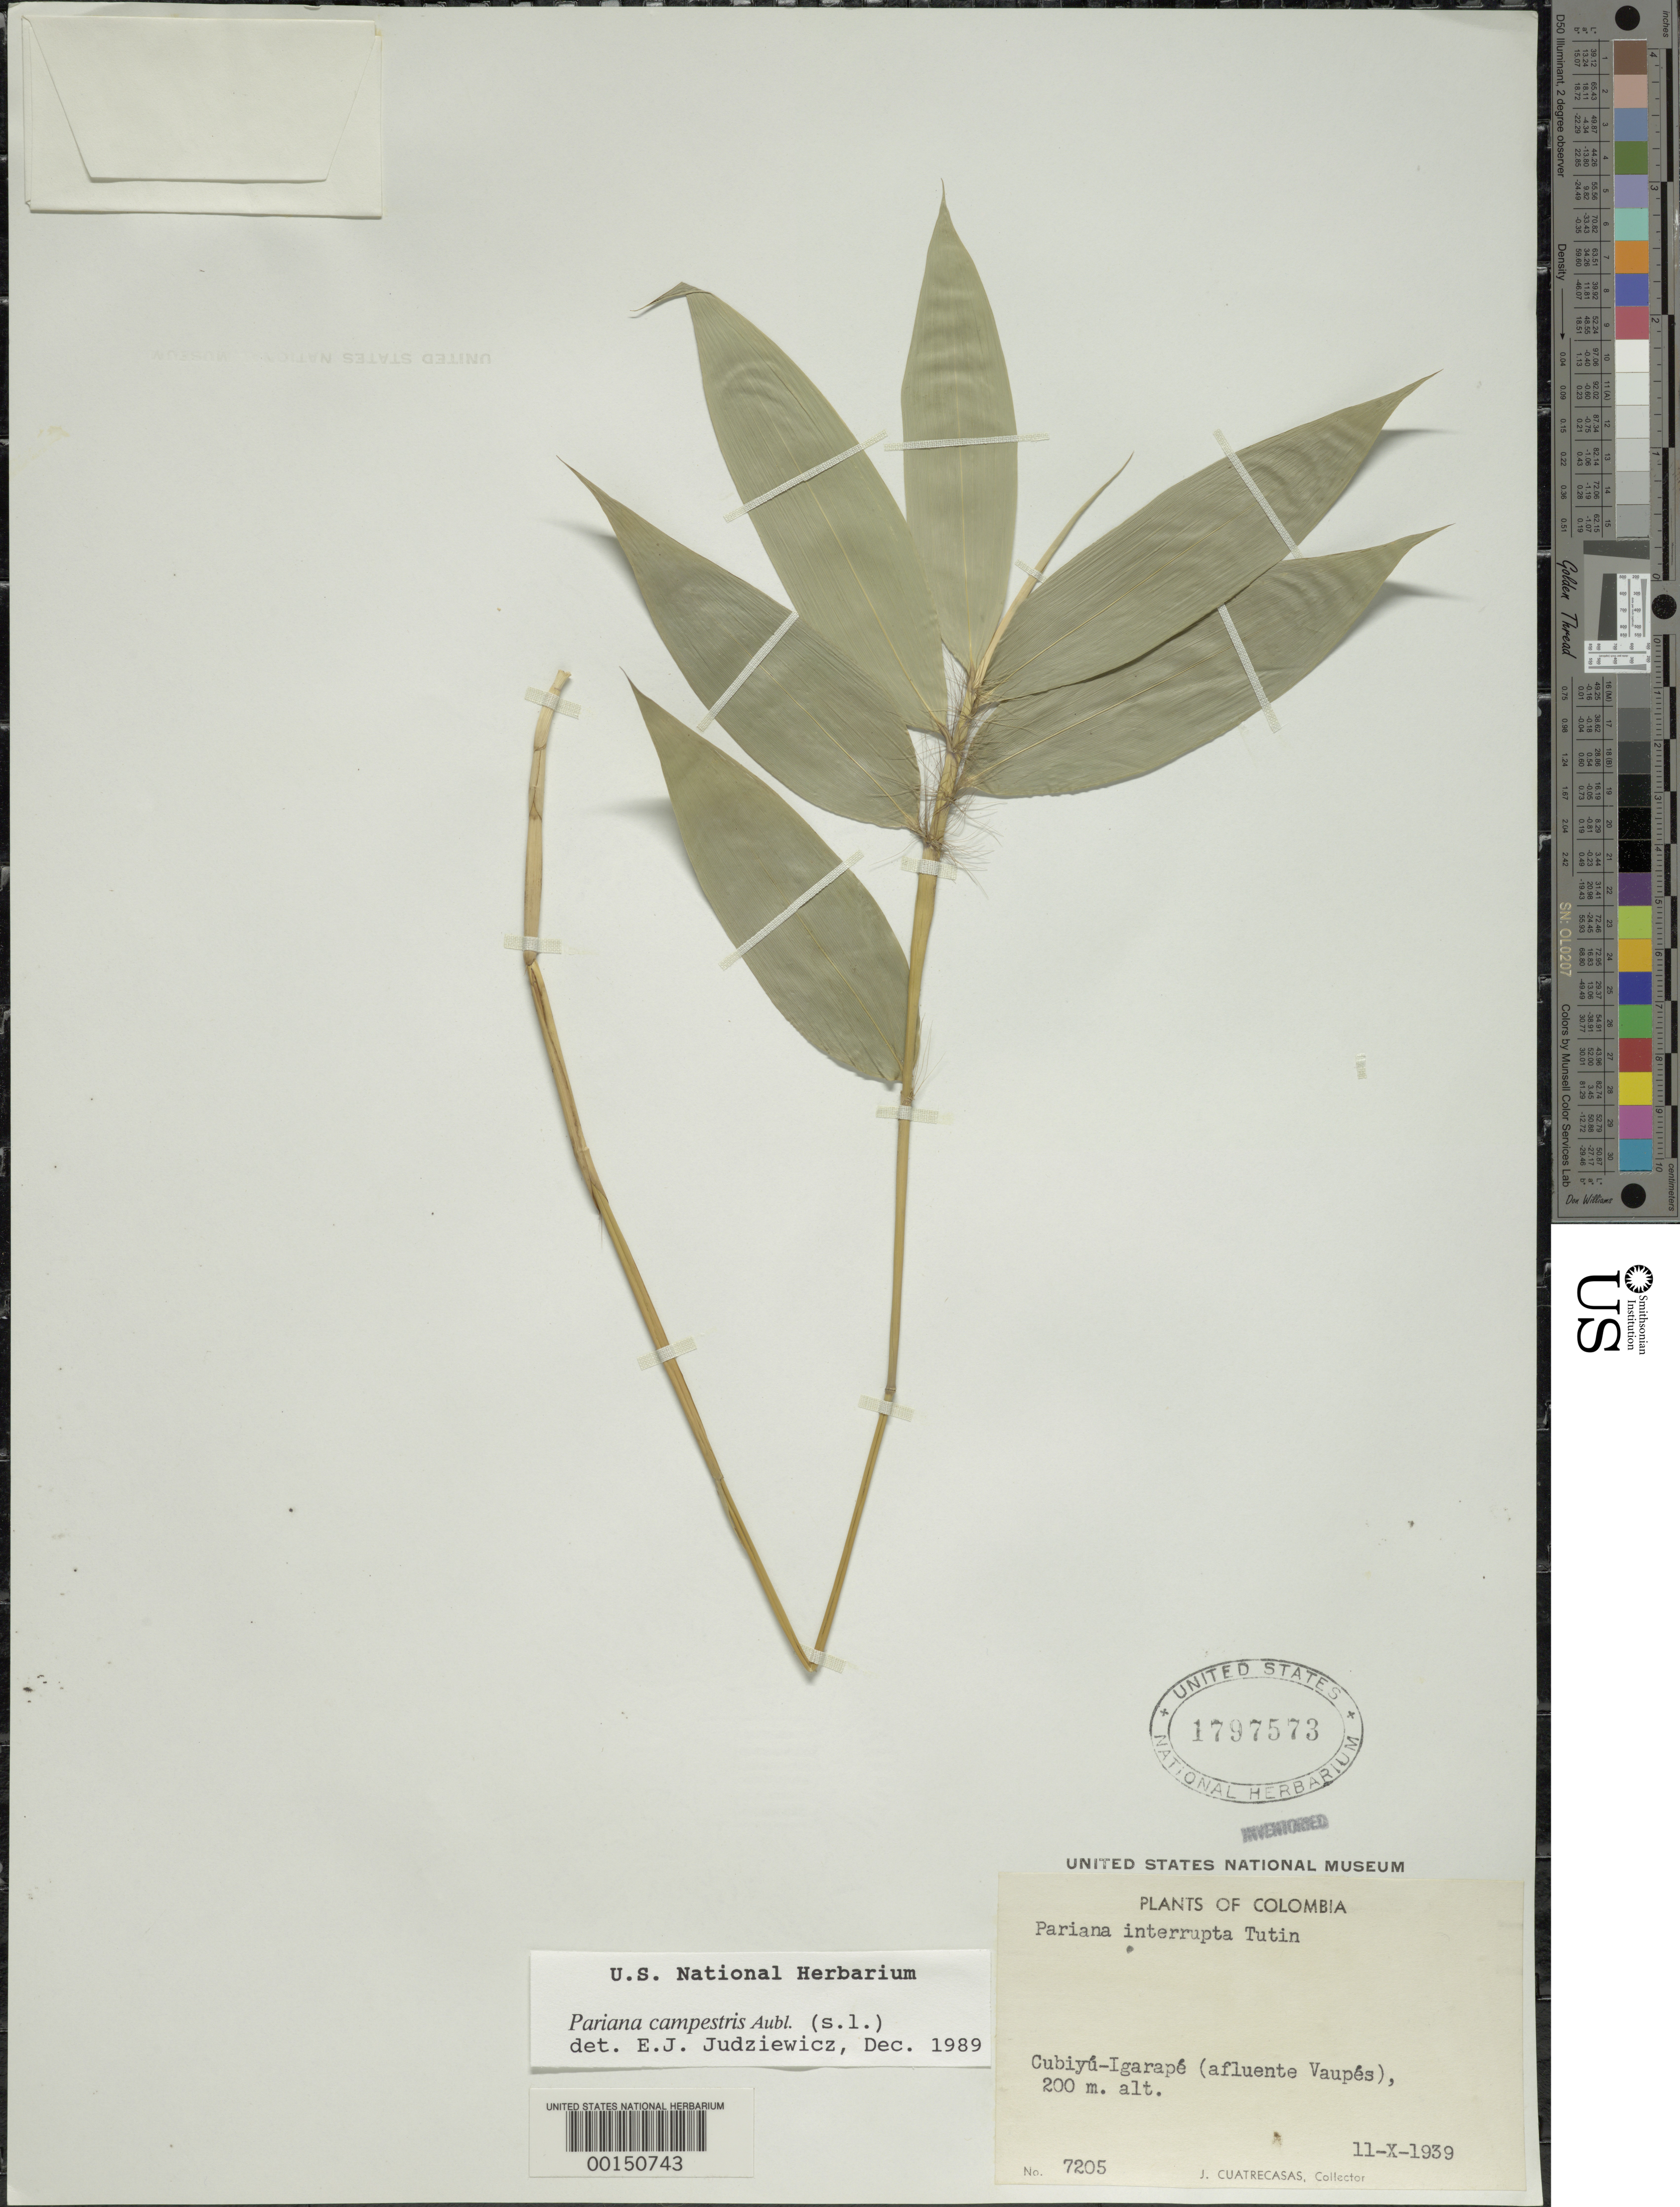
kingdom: Plantae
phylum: Tracheophyta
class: Liliopsida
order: Poales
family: Poaceae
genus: Pariana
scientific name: Pariana interrupta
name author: Tutin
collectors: J. Cuatrecasas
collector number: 7205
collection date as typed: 11 Oct 1939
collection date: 1939-10-11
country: Colombia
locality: Cubiyu-Igarape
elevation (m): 200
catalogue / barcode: US 1797573